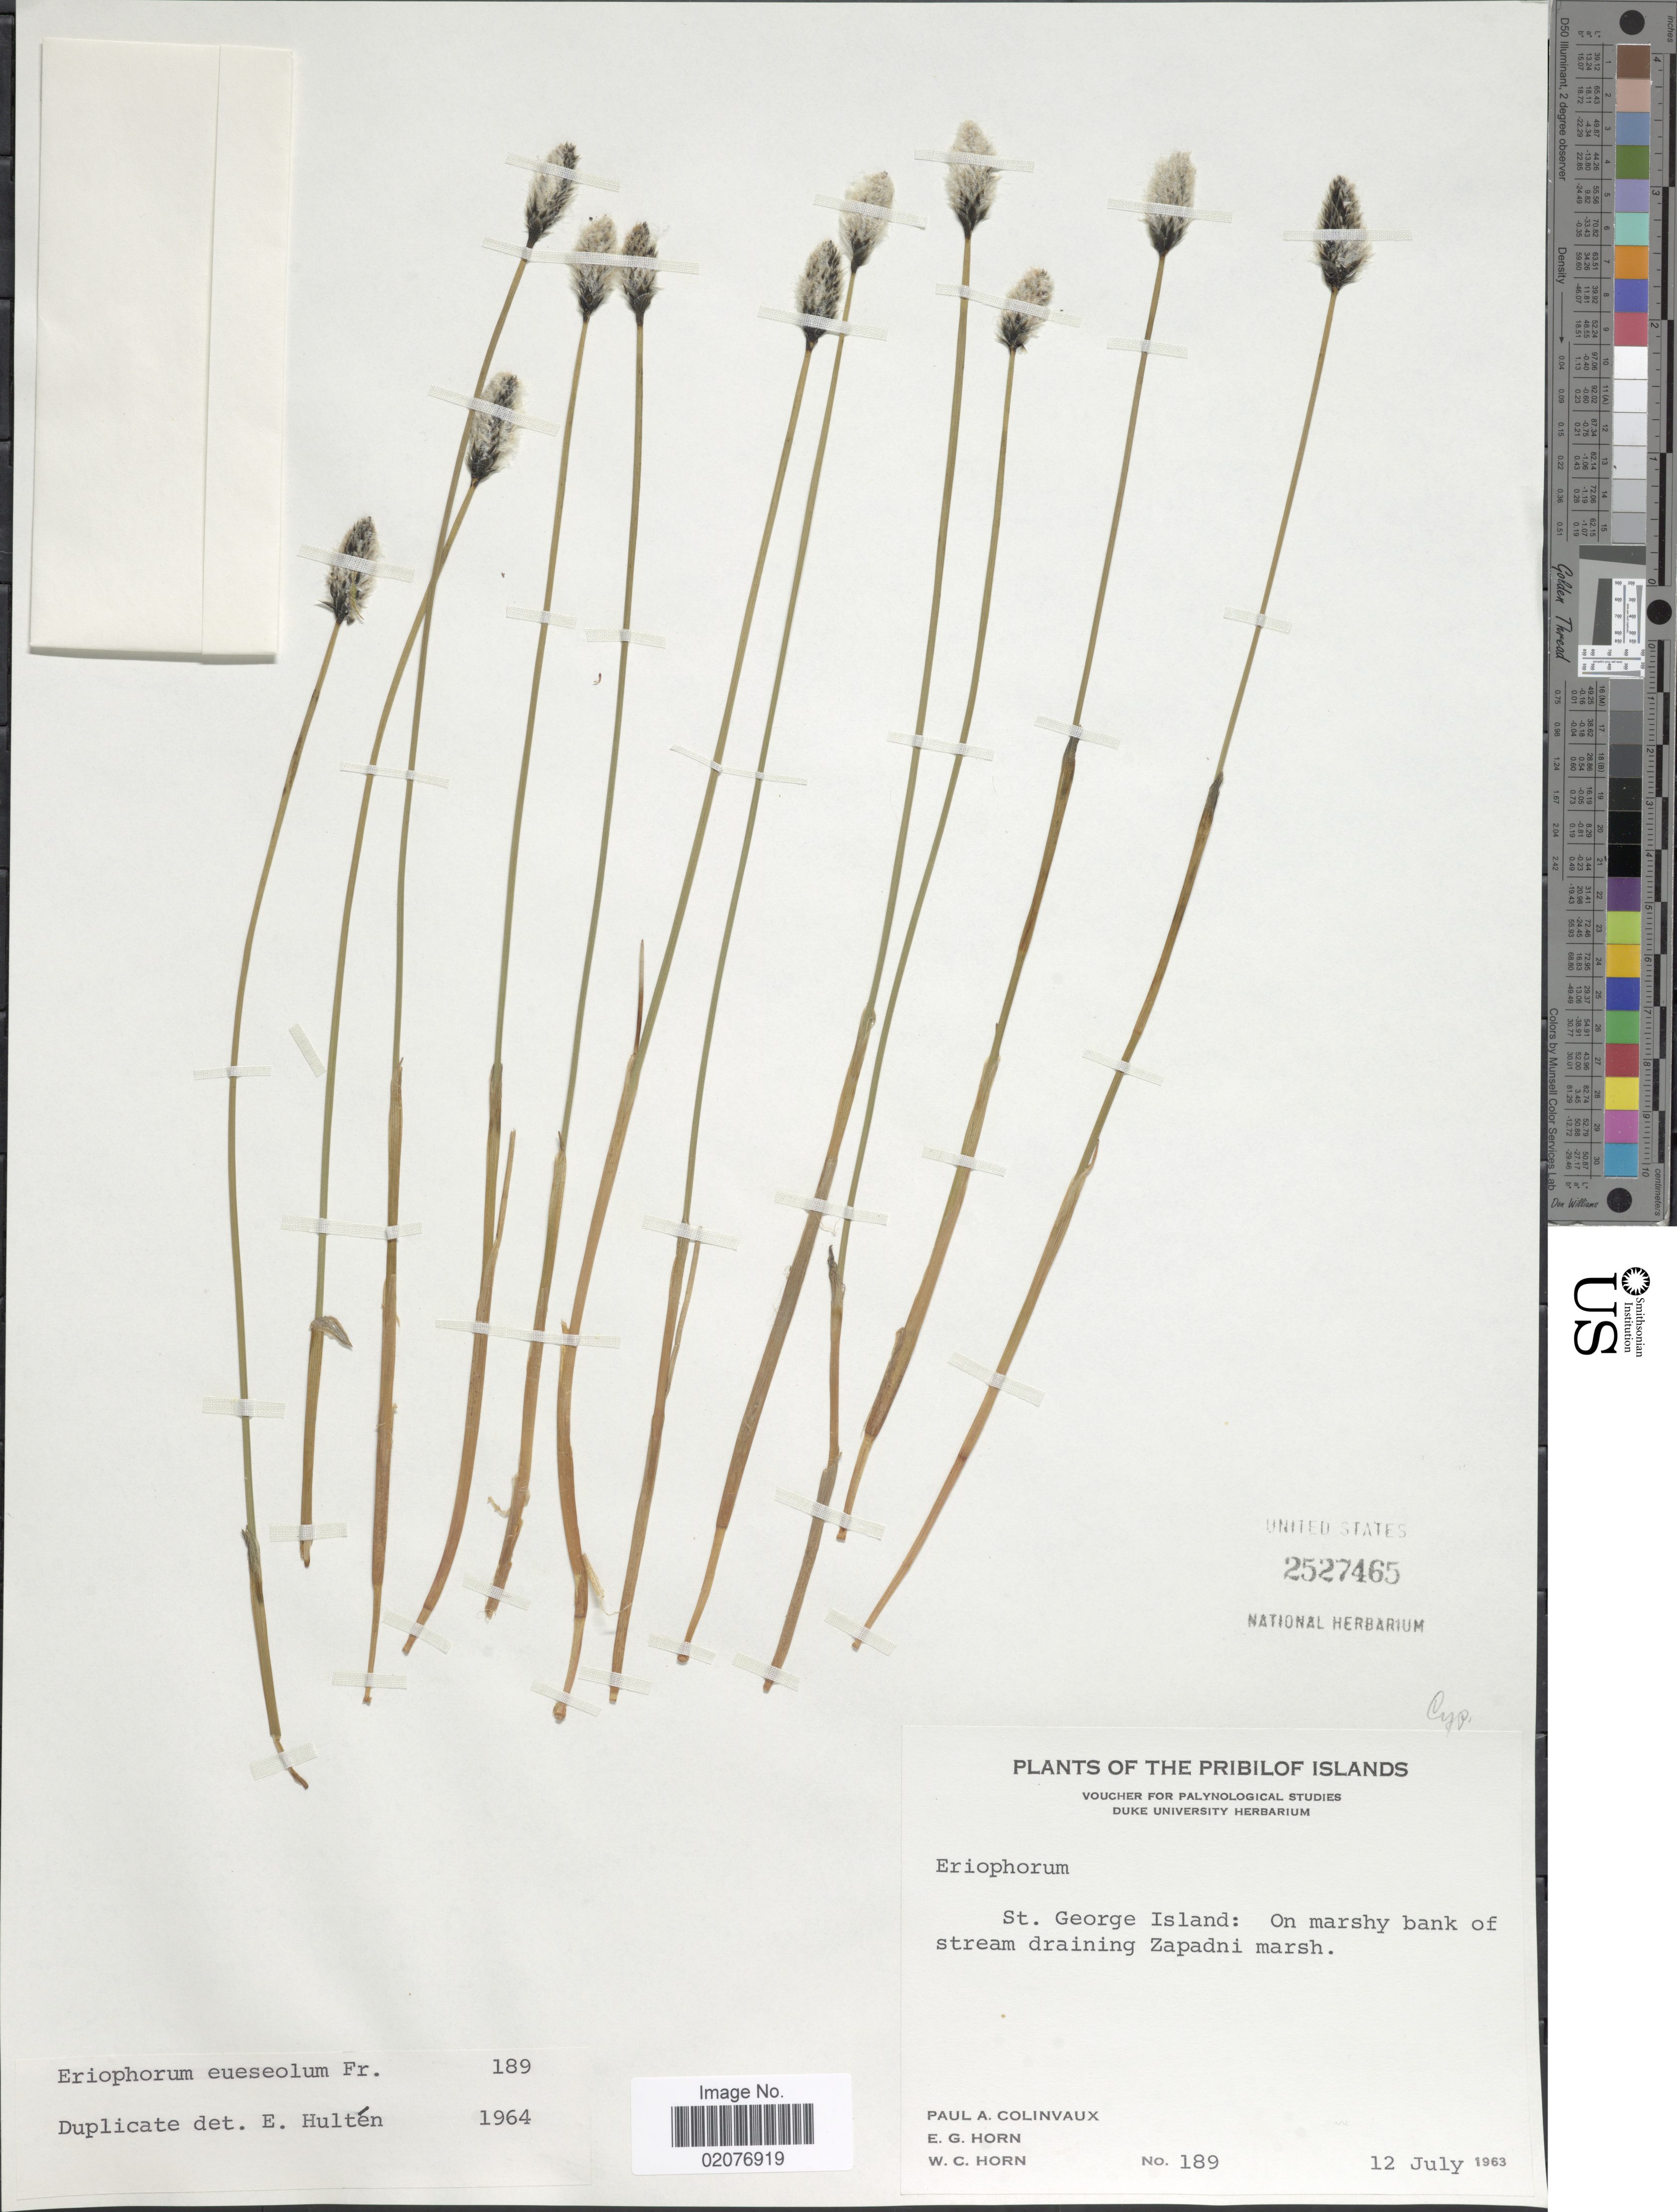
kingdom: Plantae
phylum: Tracheophyta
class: Liliopsida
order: Poales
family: Cyperaceae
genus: Eriophorum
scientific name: Eriophorum chamissonis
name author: C.A. Mey.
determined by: Strong, Mark T., (BOT), Smithsonian Institution - National Museum of Natural History (UNITED STATES)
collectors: P. Colinvaux, E. Horn & W. Horn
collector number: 189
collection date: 1963-07-12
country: United States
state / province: Alaska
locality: The Pribilof Islands, St George Island: On marshy bank of stream draining Zapadni marsh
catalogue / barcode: US 2527465